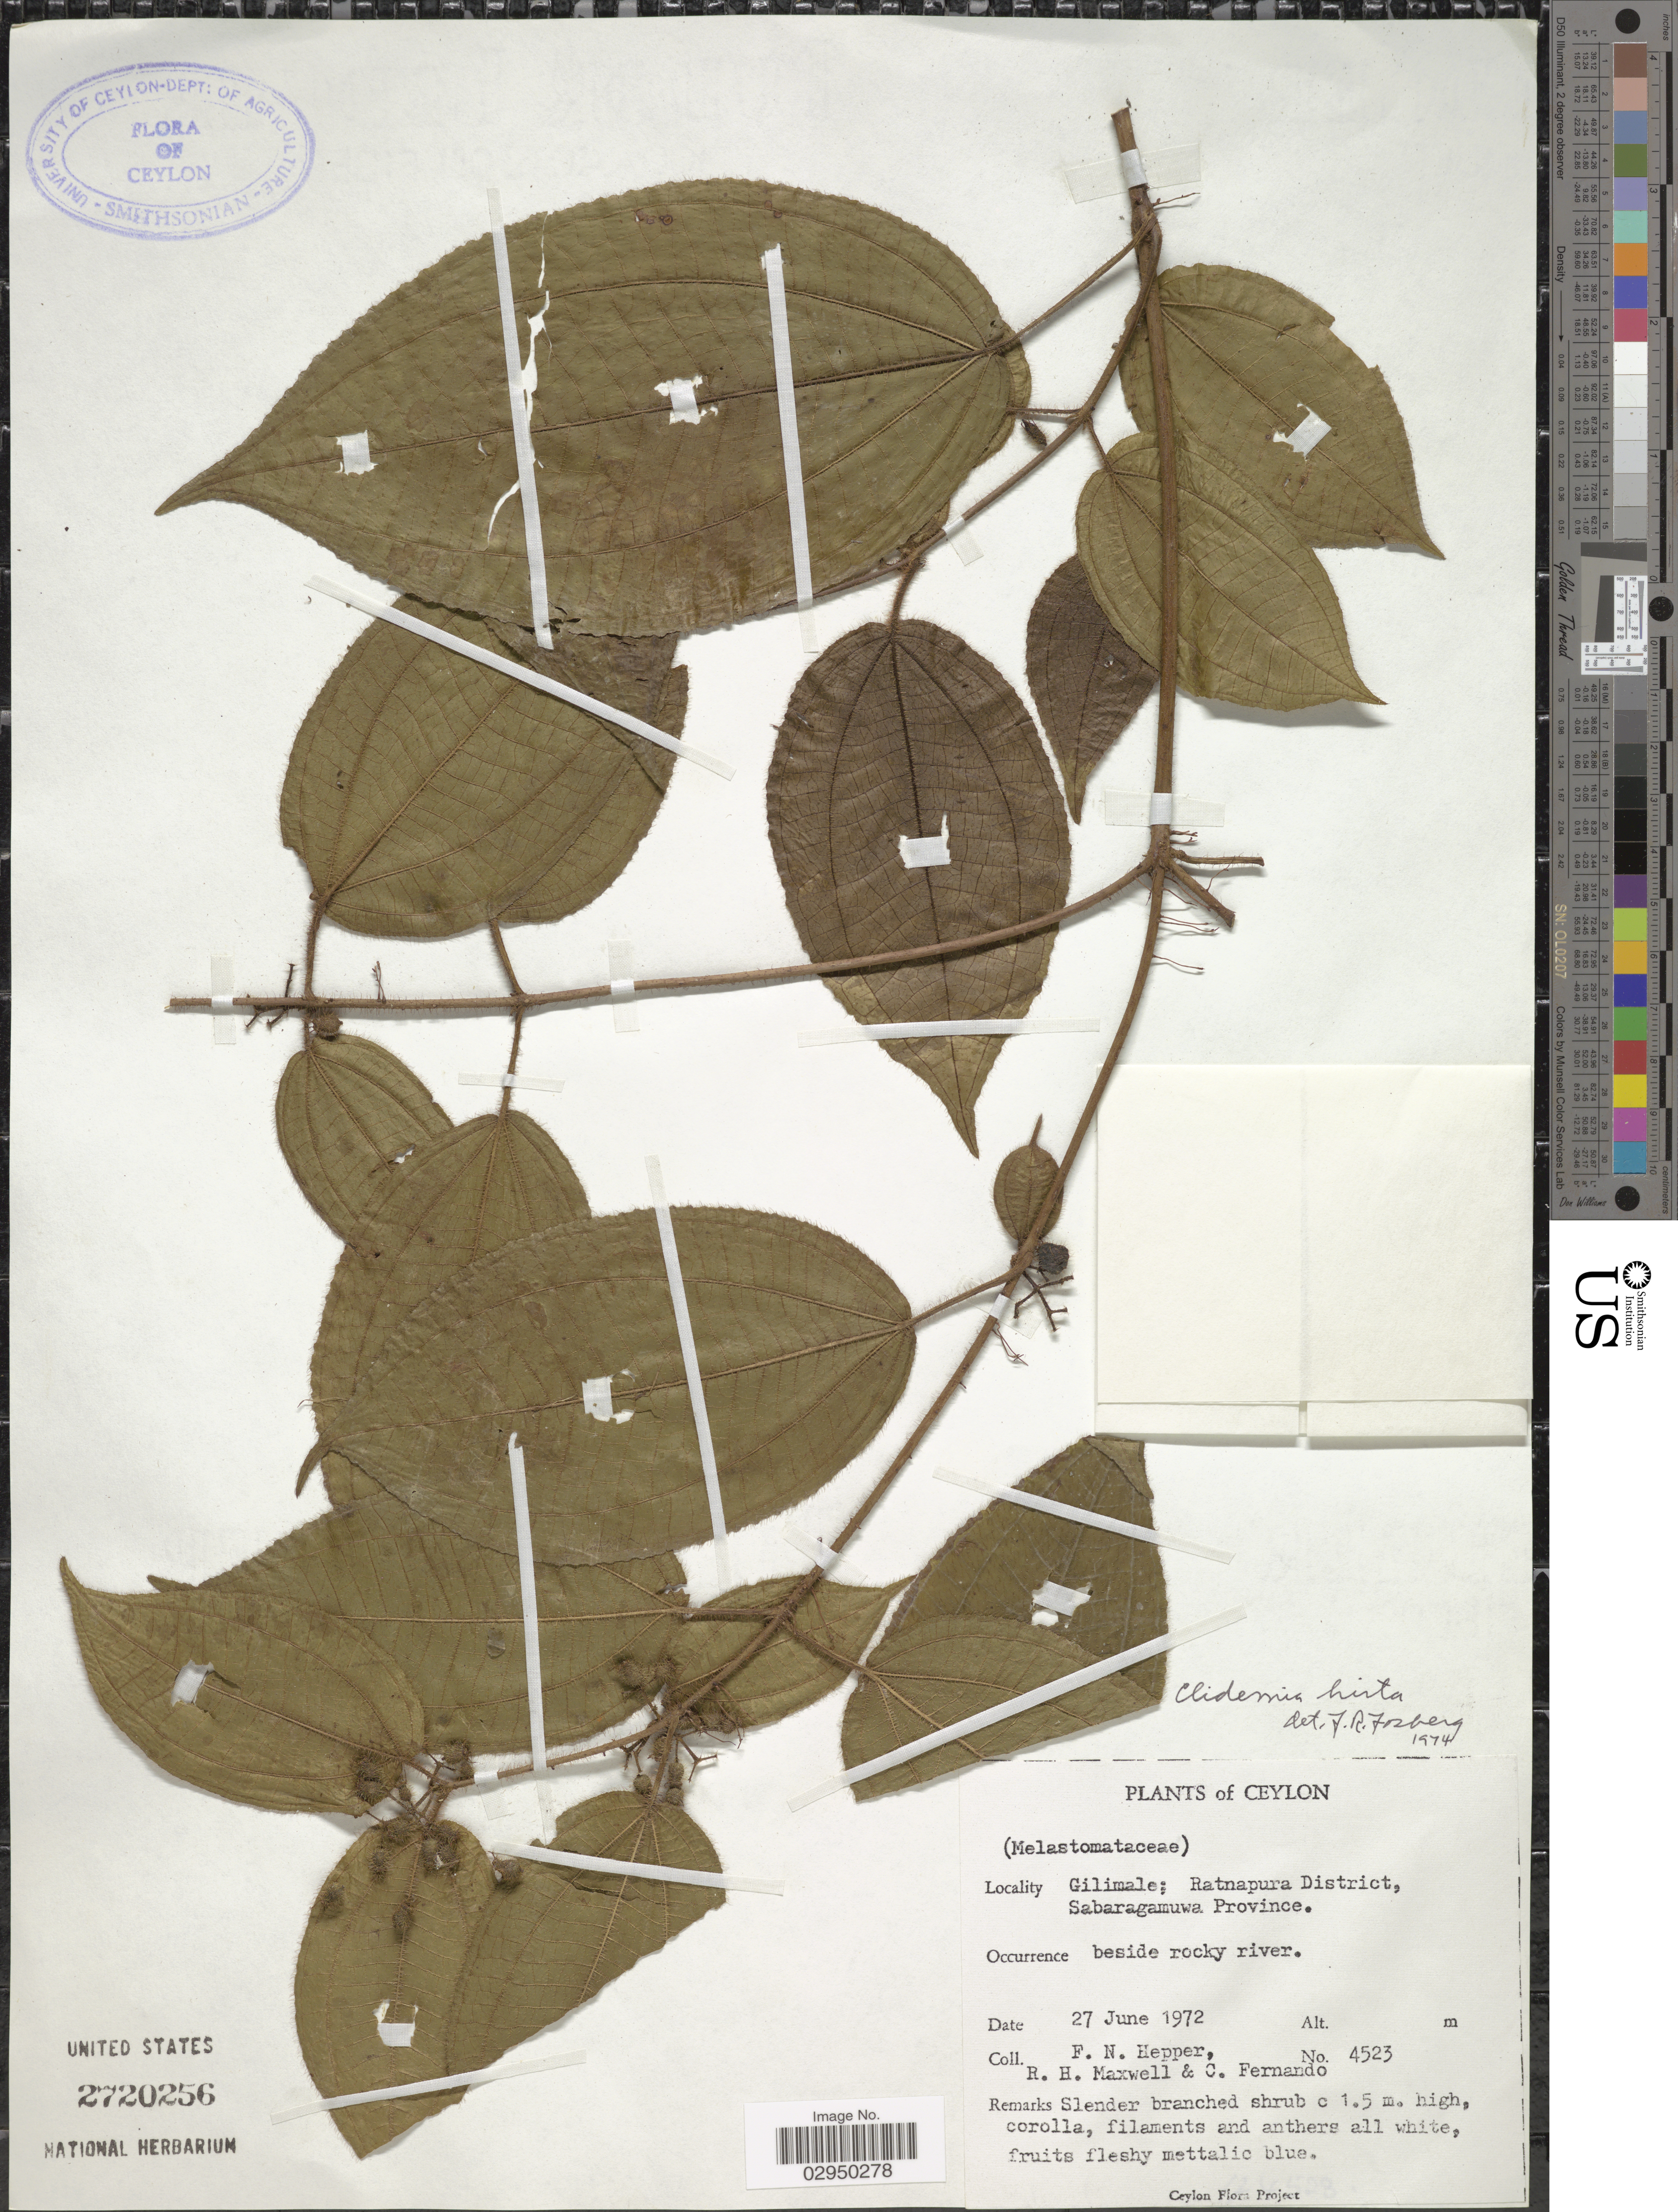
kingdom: Plantae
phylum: Tracheophyta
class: Magnoliopsida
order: Myrtales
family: Melastomataceae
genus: Clidemia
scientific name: Clidemia hirta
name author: (L.) D. Don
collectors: F. Hepper, R. Maxwell & C. Fernando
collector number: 4523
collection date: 1972-06-27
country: Sri Lanka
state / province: Sabaragamuwa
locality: Ceylon. Gilimale; Ratnapura District.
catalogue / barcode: US 2720256